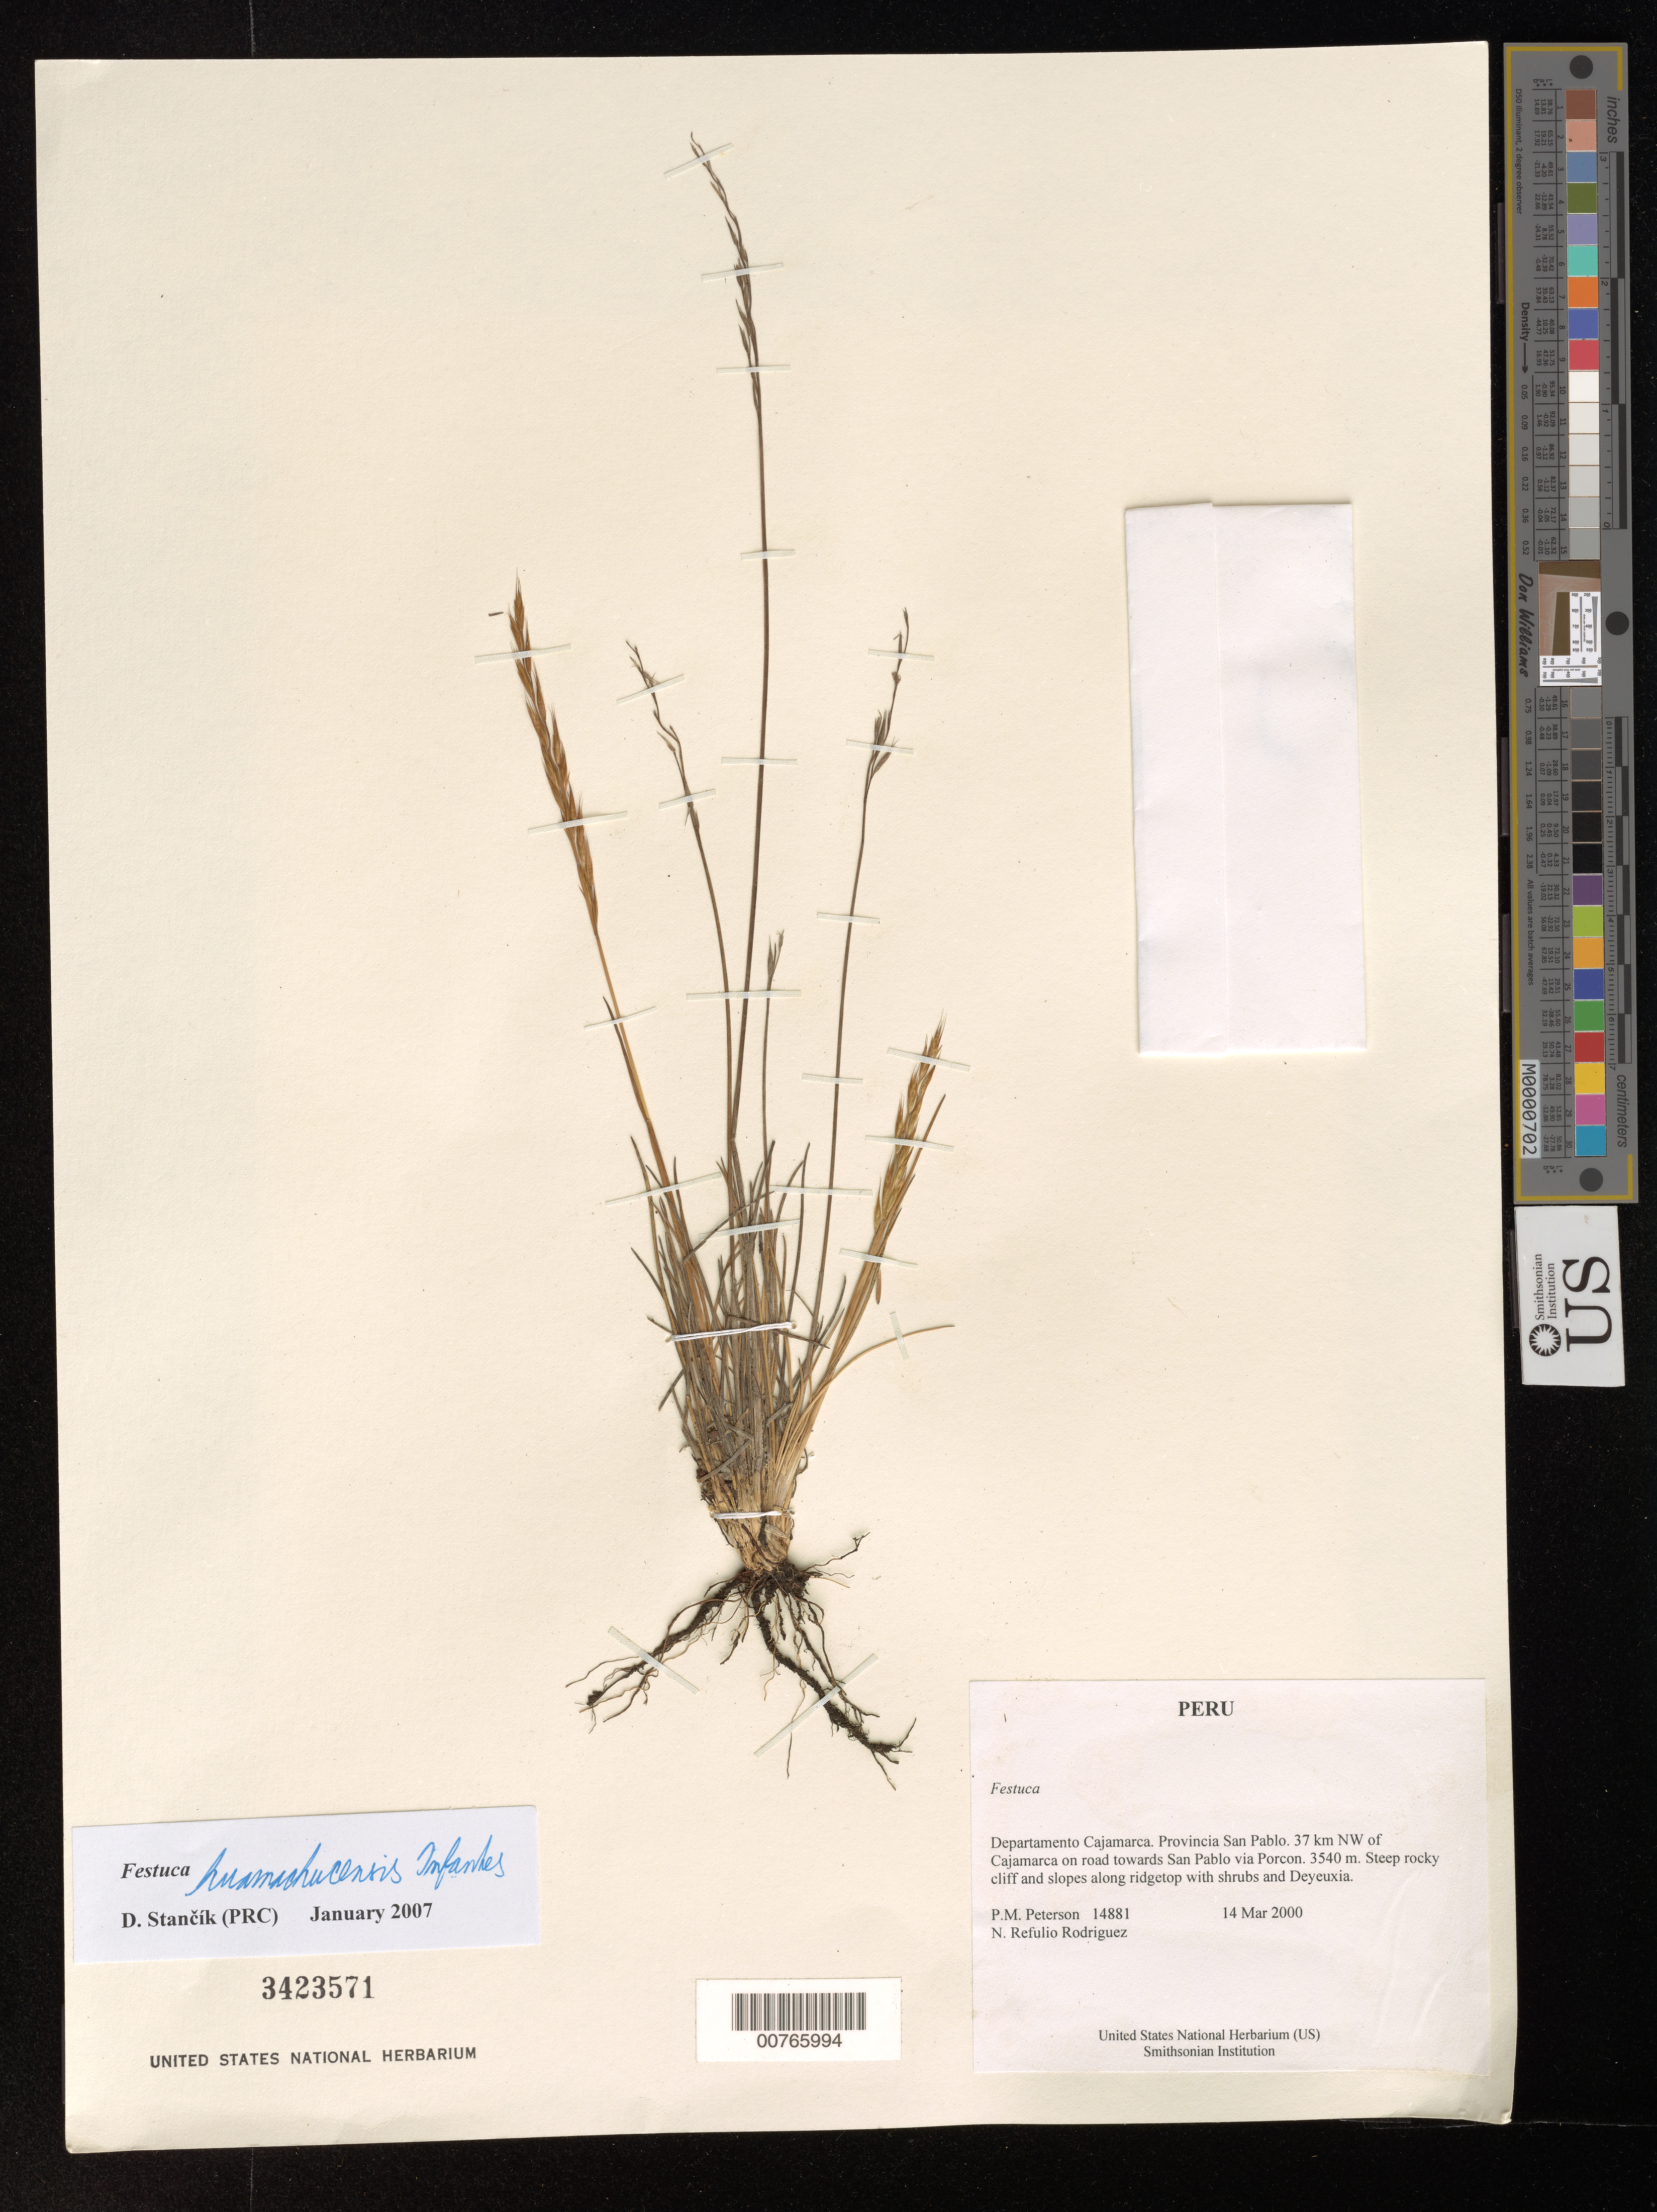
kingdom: Plantae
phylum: Tracheophyta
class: Liliopsida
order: Poales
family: Poaceae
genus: Festuca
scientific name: Festuca huamachucensis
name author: Infantes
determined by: Stancik, D.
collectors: P. M. Peterson & N. Refulio-Rodríguez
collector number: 14881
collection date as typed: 14 Mar 2000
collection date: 2000-03-14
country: Peru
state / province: Cajamarca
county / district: San Pablo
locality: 37 km NW of Cajamarca on road towards San Pablo via Porcon.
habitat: Steep rocky cliff and slopes along ridgetop with shrubs and Deyeuxia.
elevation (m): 3540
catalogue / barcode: US 3423571